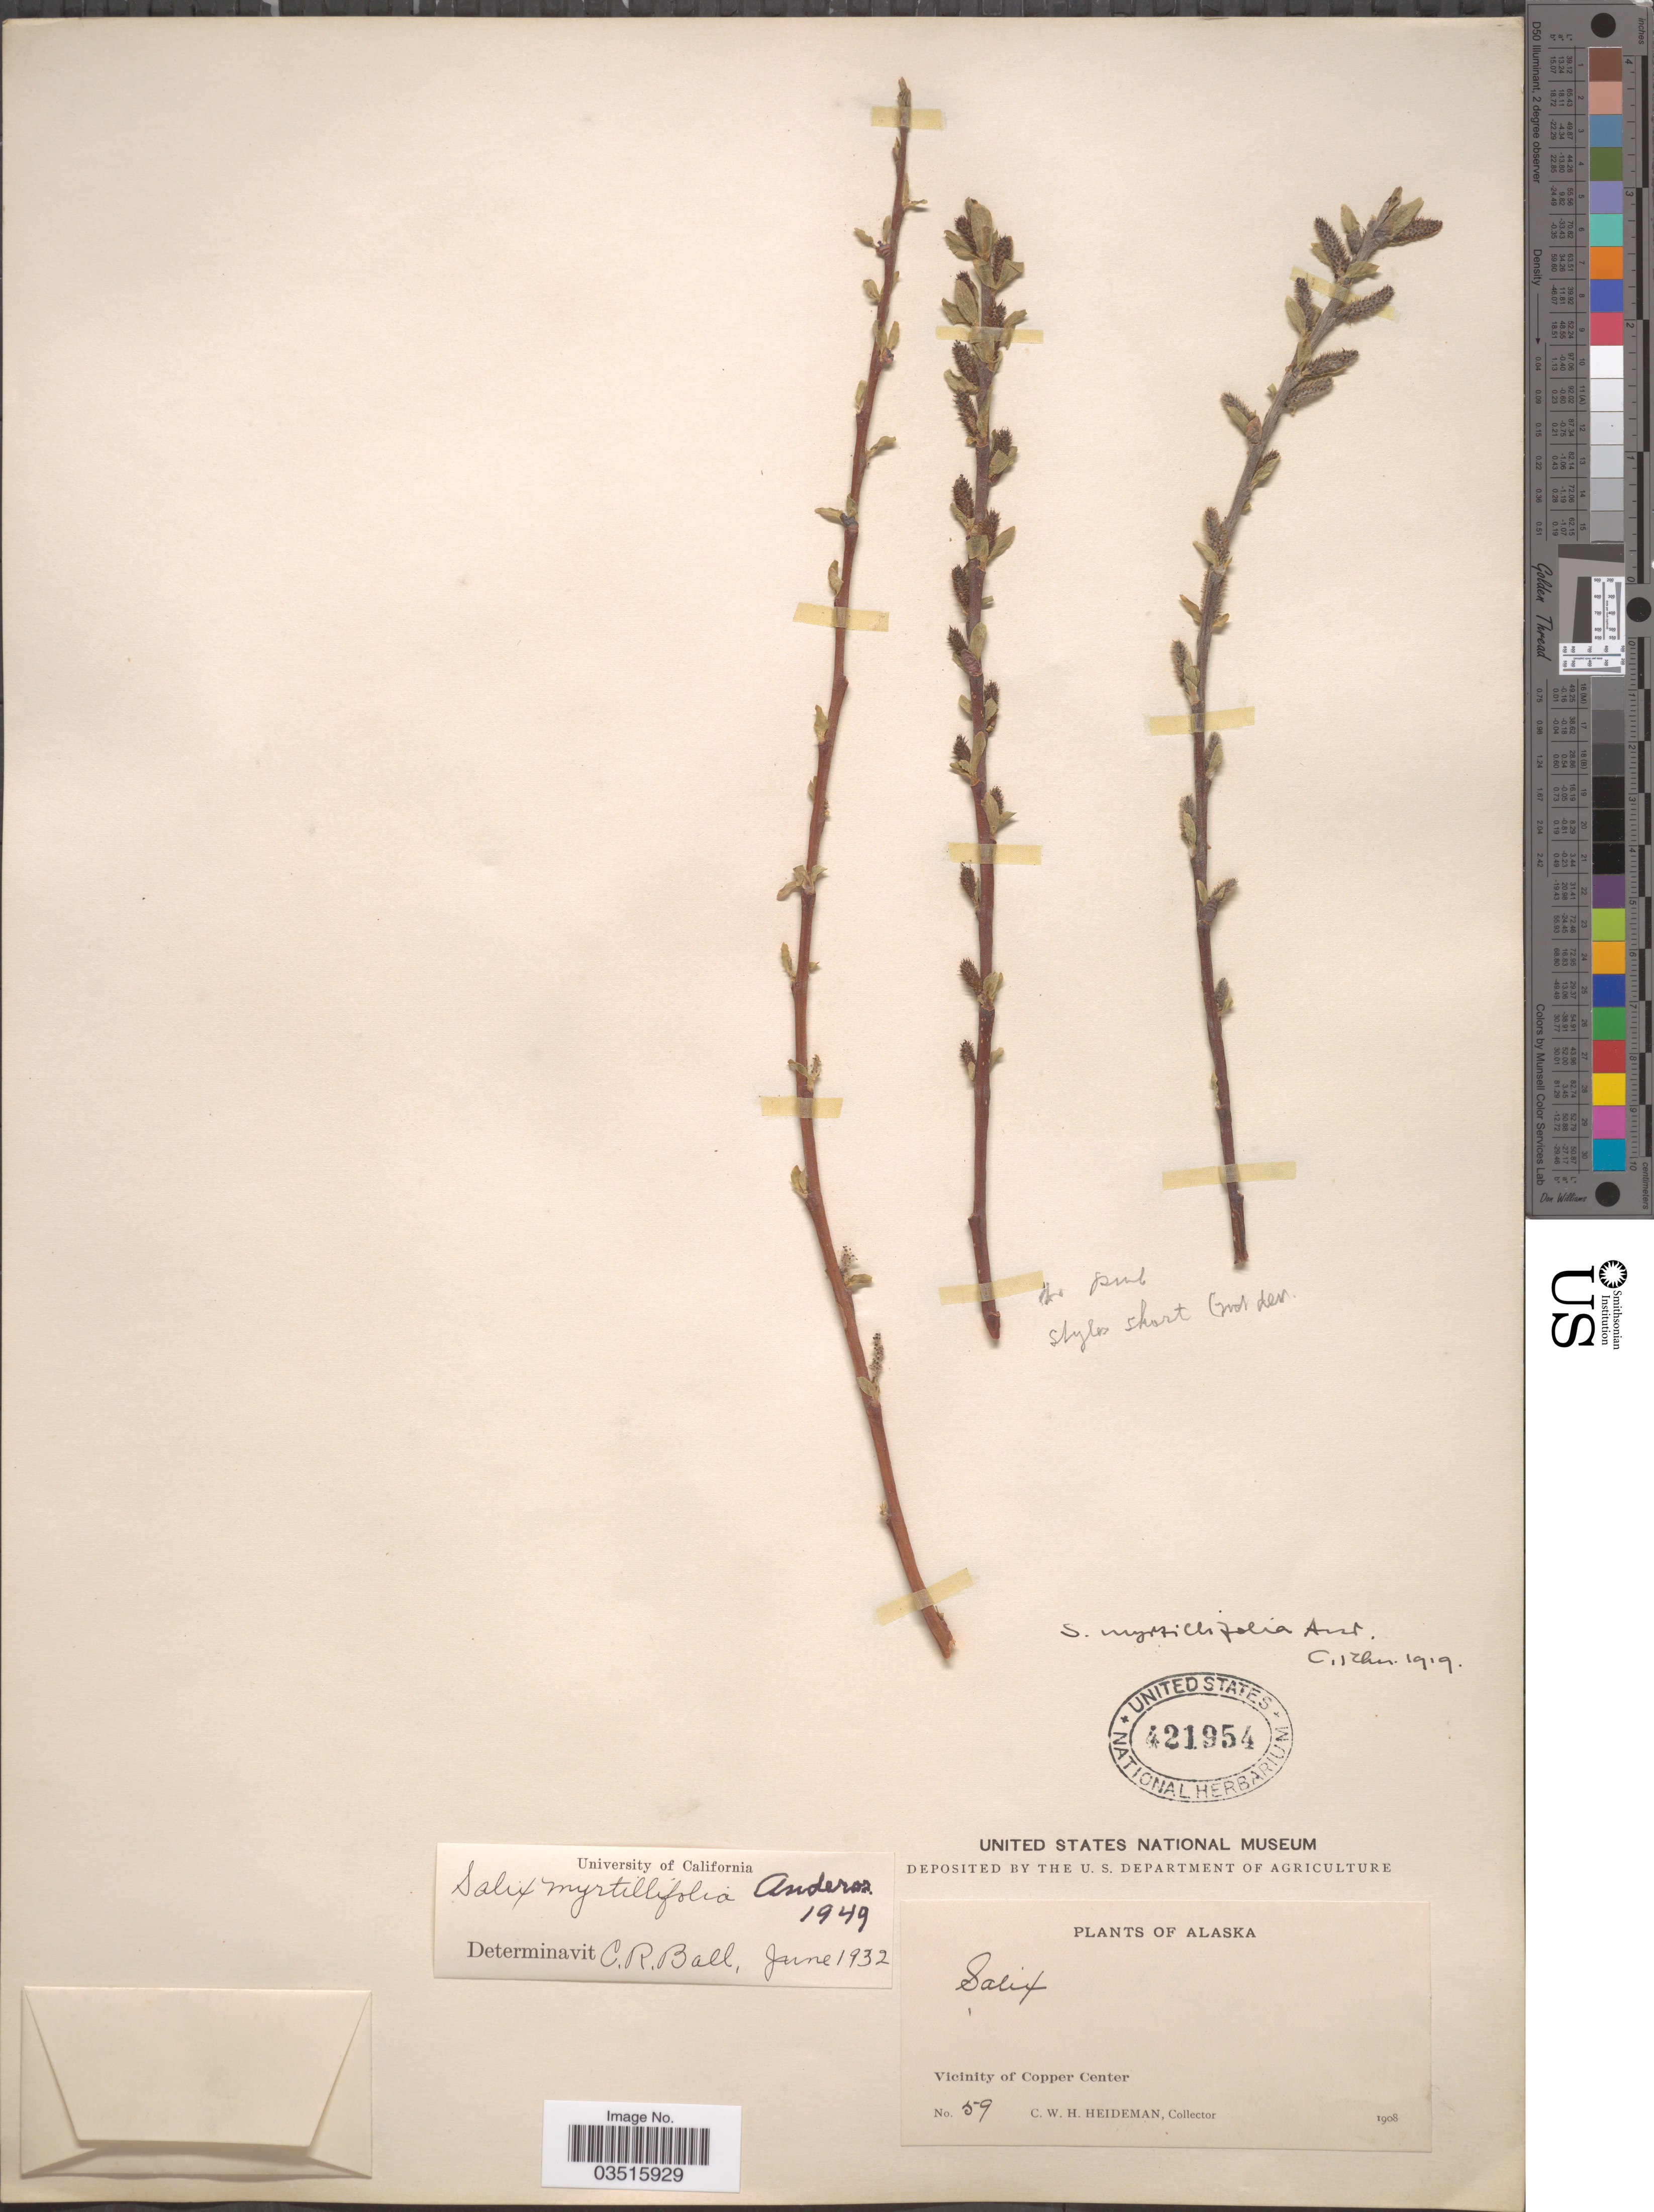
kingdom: Plantae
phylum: Tracheophyta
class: Magnoliopsida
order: Malpighiales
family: Salicaceae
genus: Salix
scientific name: Salix myrtillifolia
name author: Andersson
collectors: C. Heideman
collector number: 59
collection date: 1908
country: United States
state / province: Alaska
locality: Vicinity of Copper Center.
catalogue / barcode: US 421954